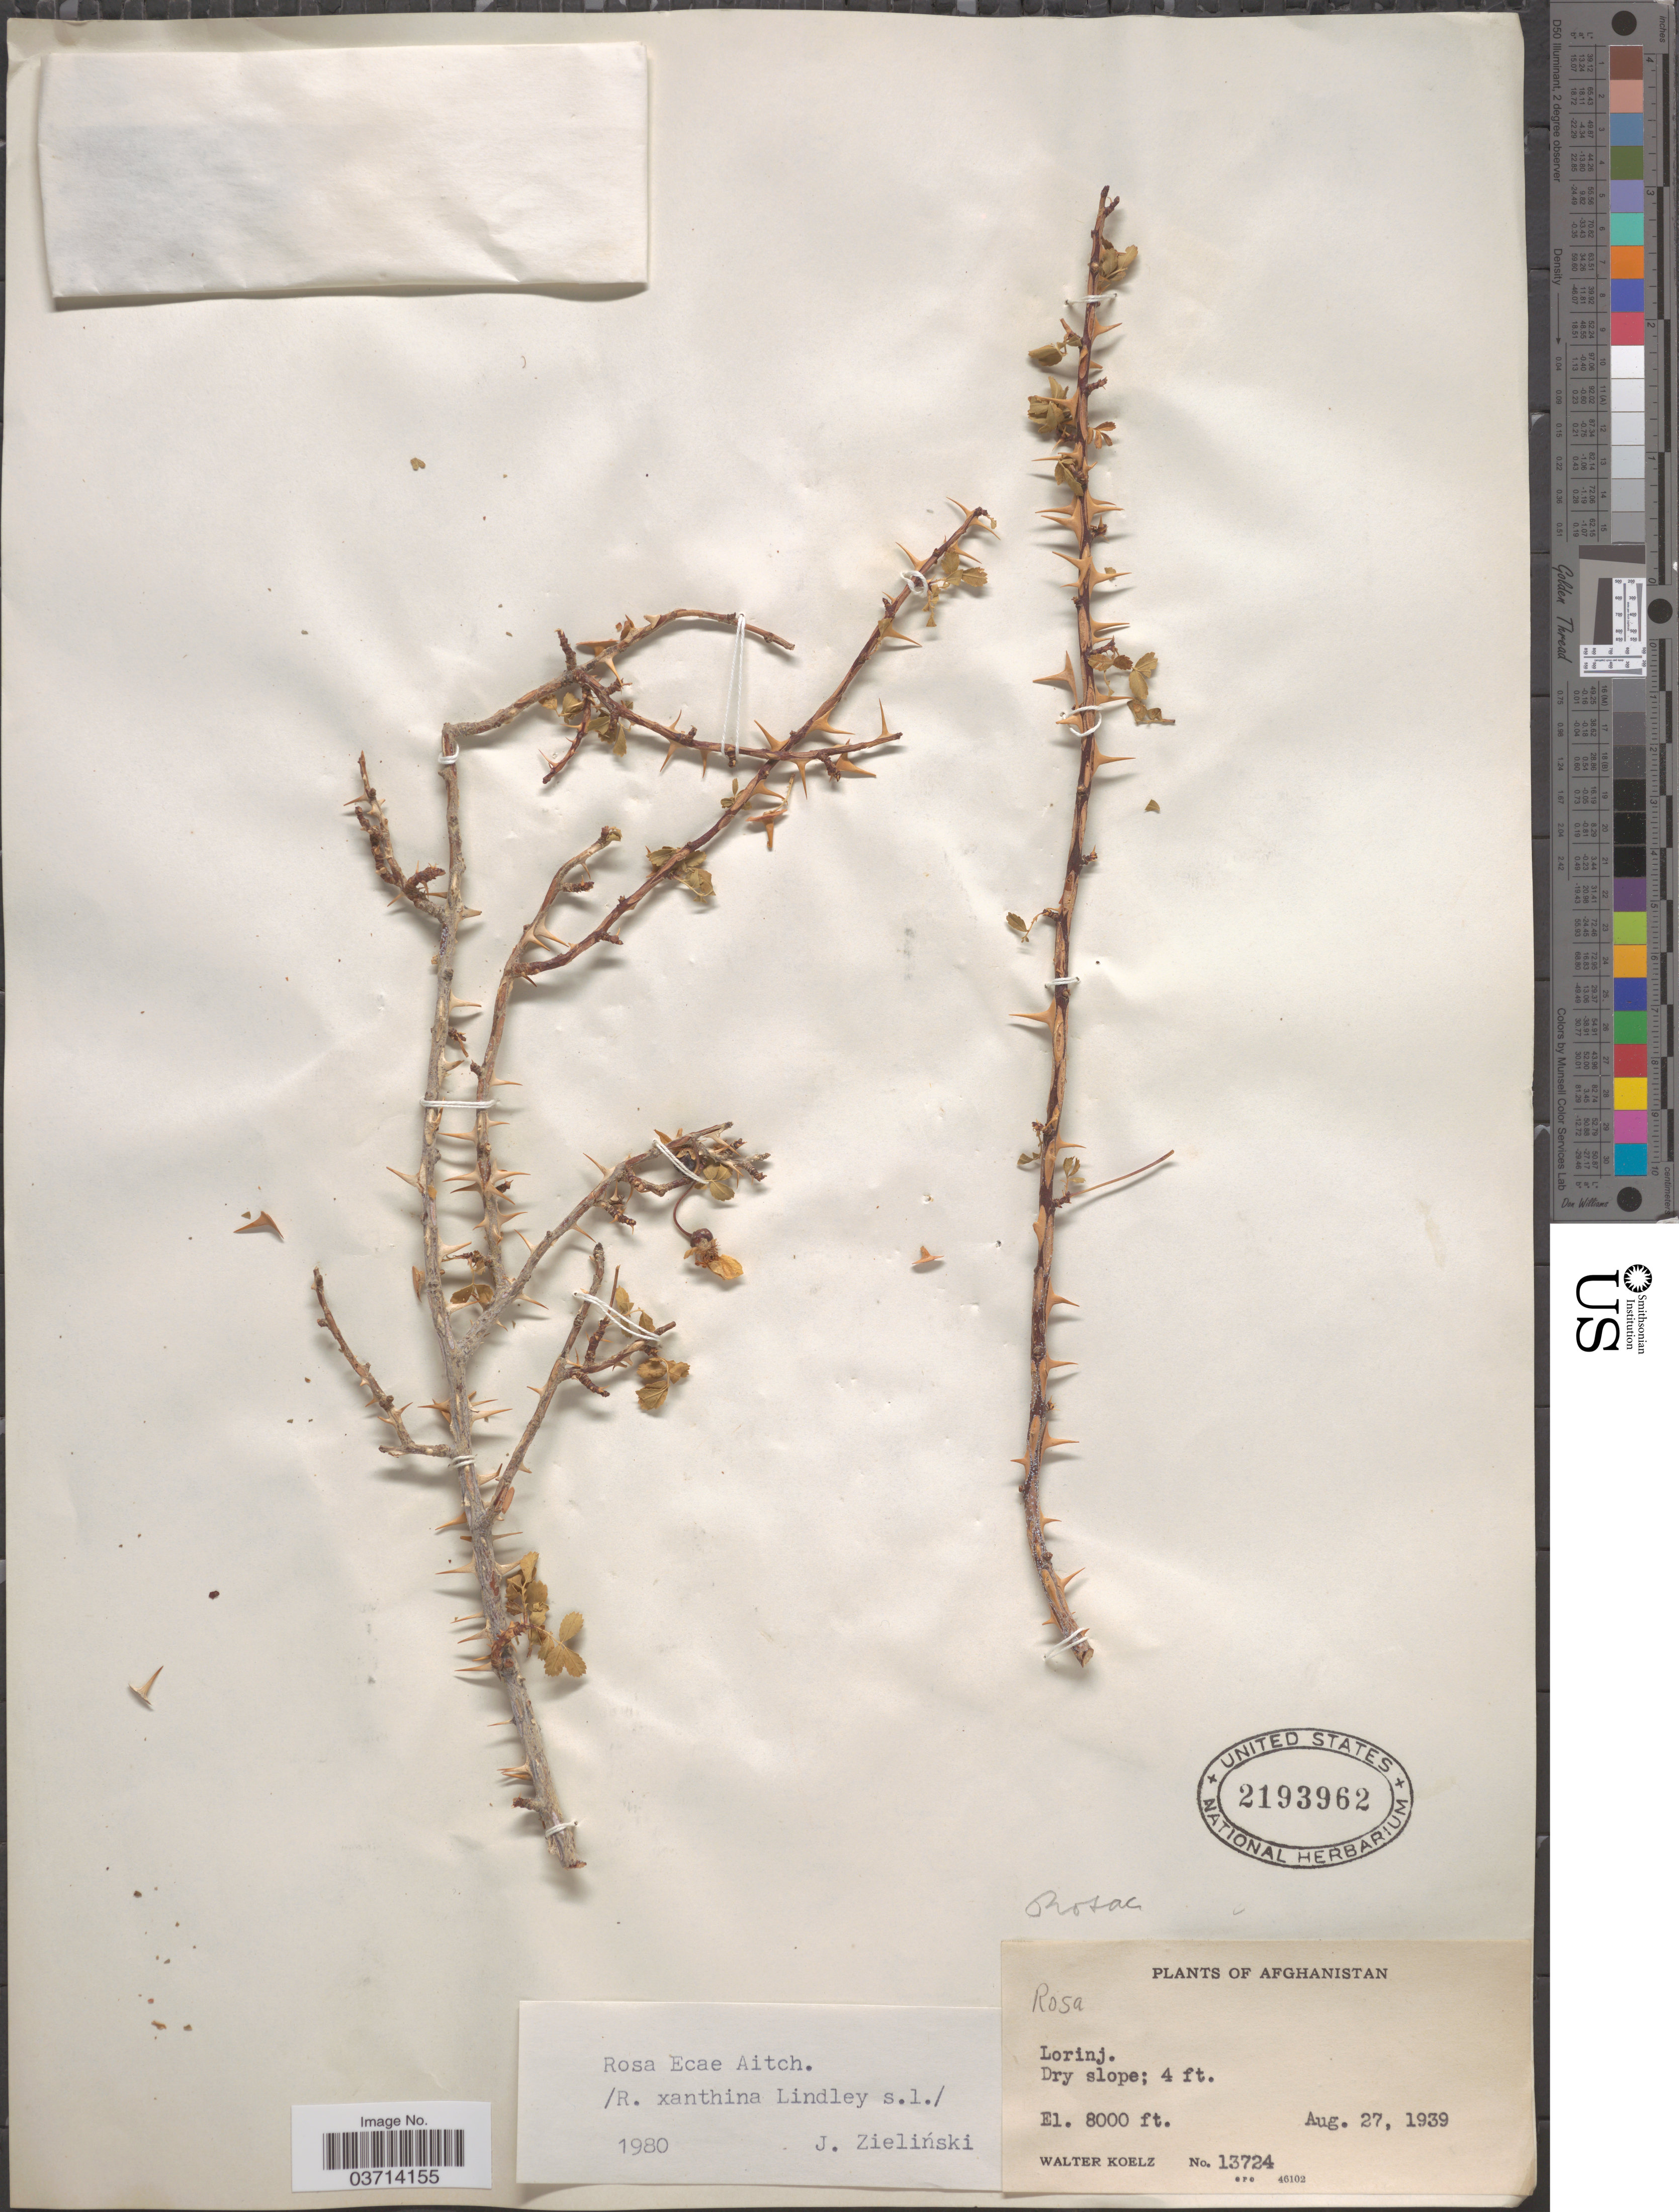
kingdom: Plantae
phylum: Tracheophyta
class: Magnoliopsida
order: Rosales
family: Rosaceae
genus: Rosa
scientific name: Rosa ecae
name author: Aitch.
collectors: W. N. Koelz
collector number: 13724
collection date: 1939-08-27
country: Afghanistan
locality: Lorinj.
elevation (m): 2438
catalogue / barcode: US 2193962